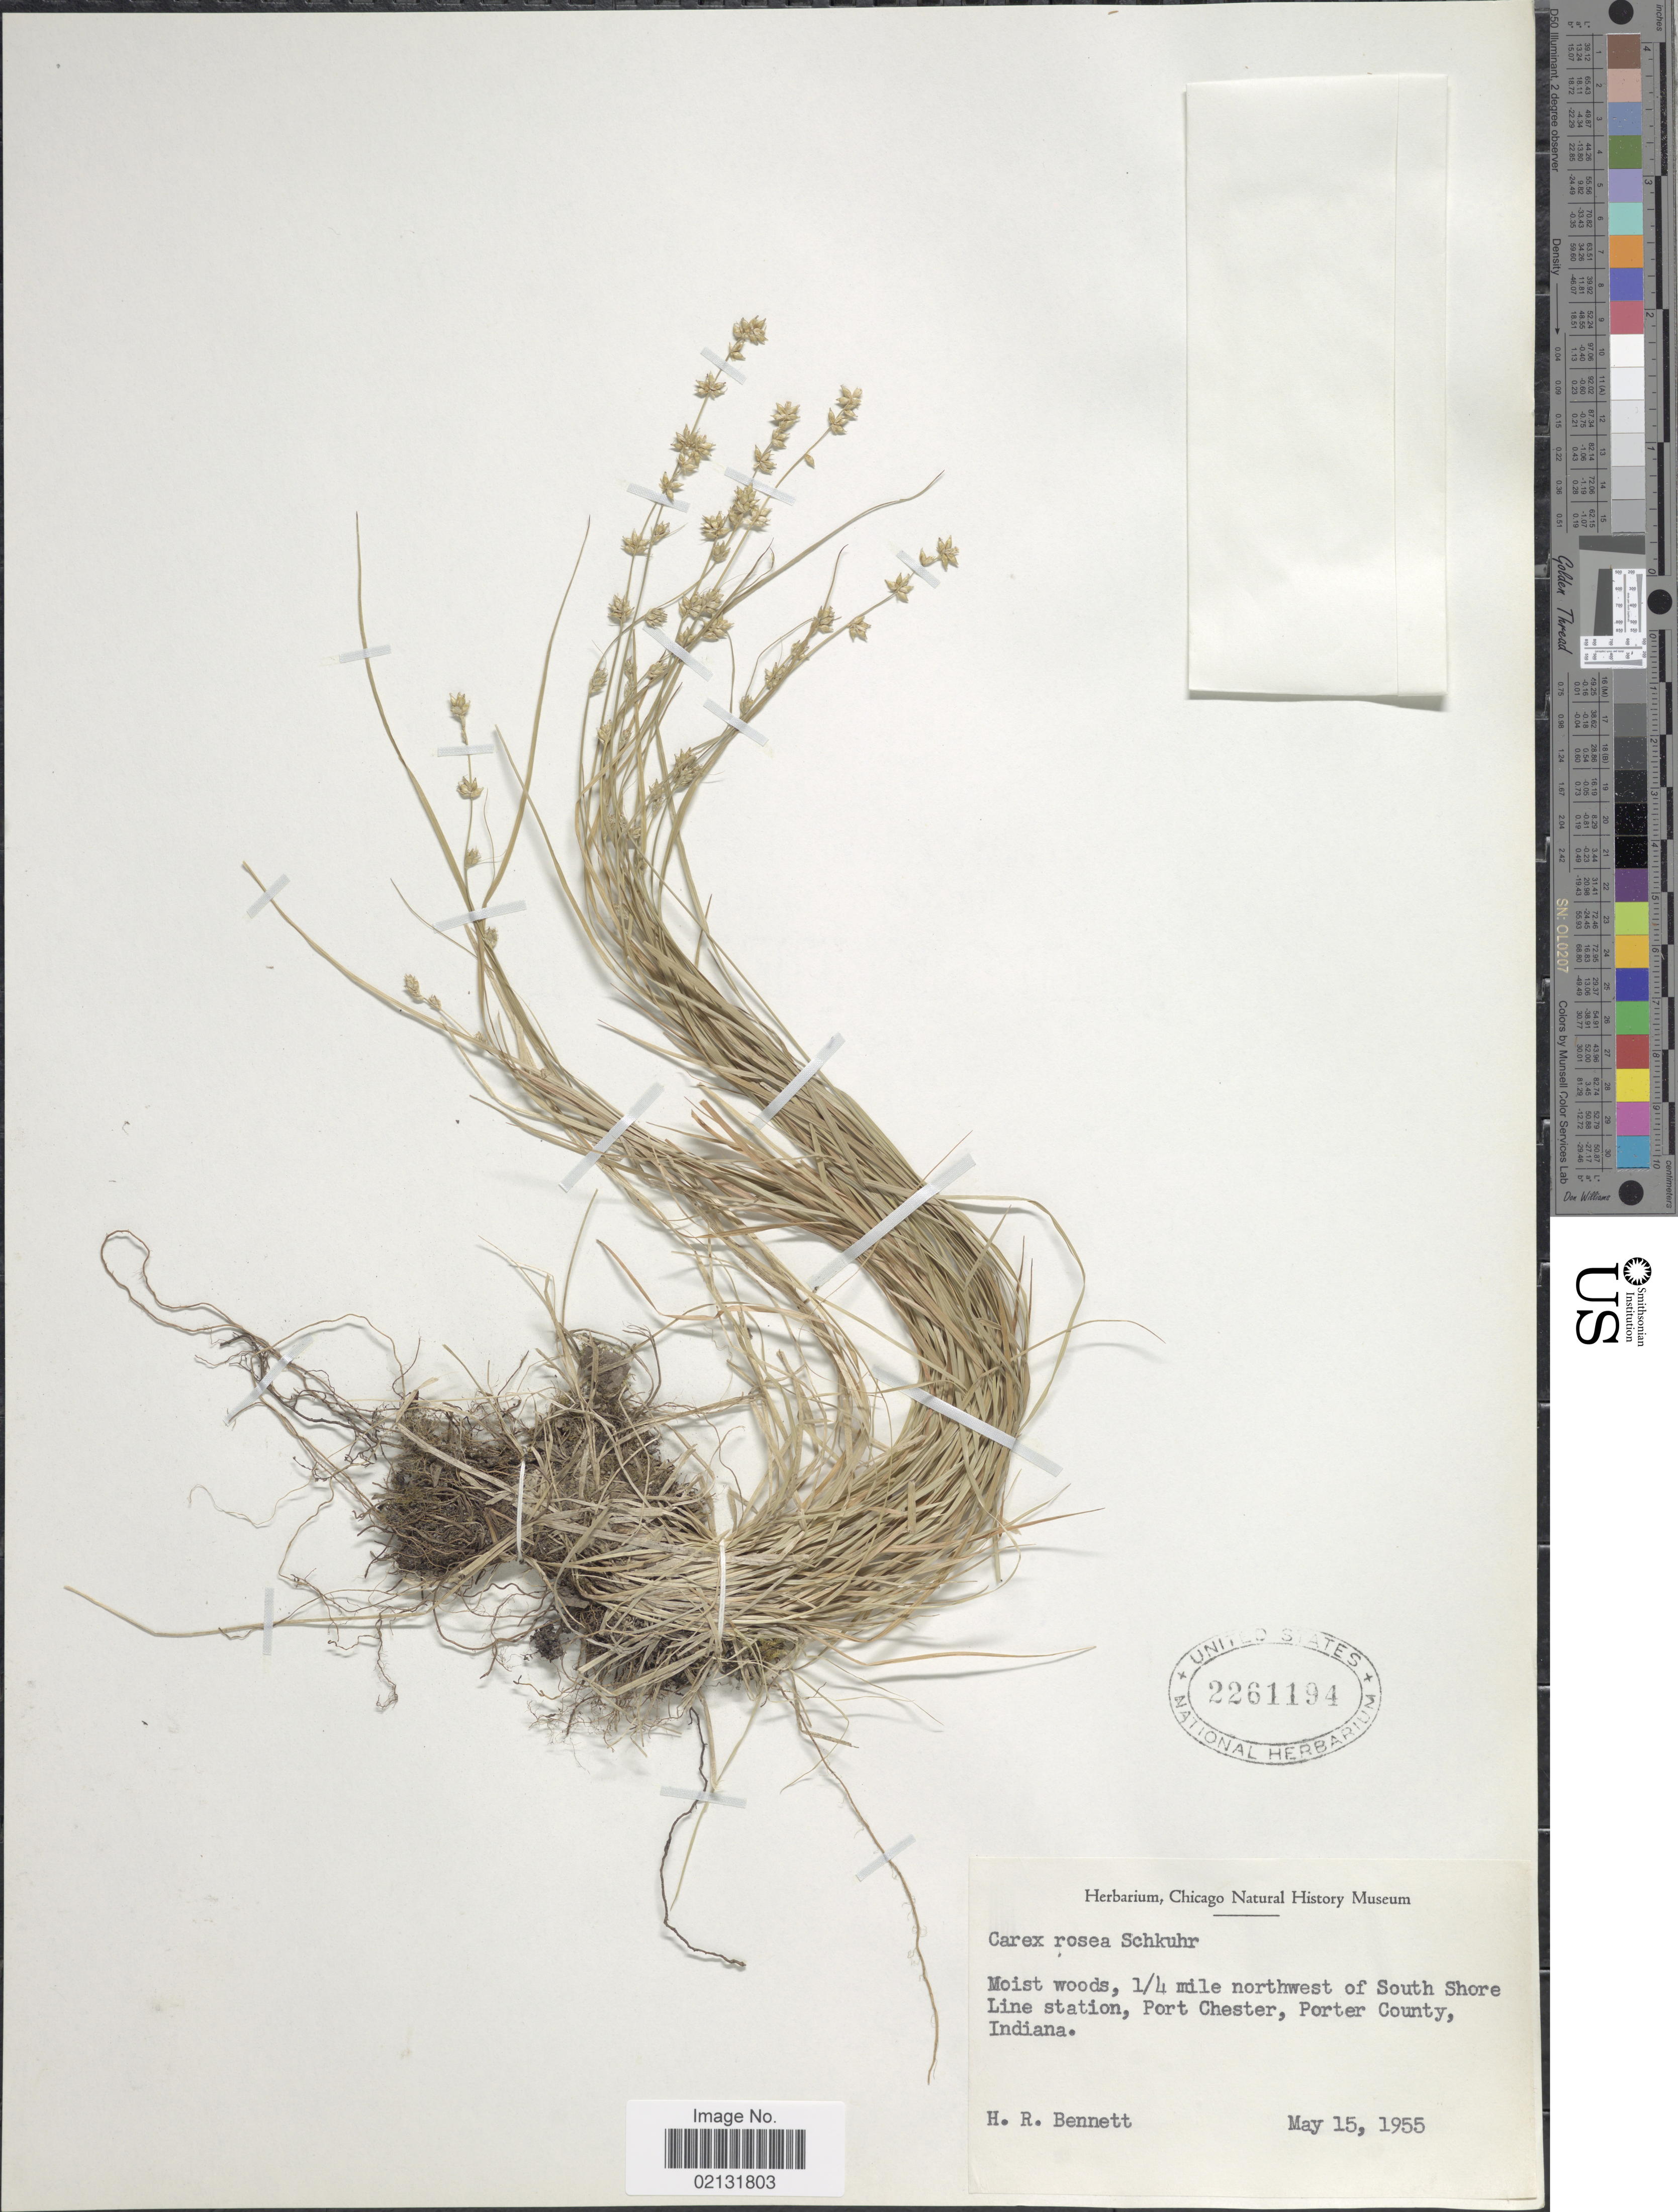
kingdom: Plantae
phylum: Tracheophyta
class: Liliopsida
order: Poales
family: Cyperaceae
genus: Carex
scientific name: Carex rosea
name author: Willd.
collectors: H. R. Bennett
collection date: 1955-05-15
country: United States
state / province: Indiana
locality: Moist woods, 1/4 mile northwest of South Shore Line Station, Port Chester, Porter County, Indiana.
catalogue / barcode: US 2261194